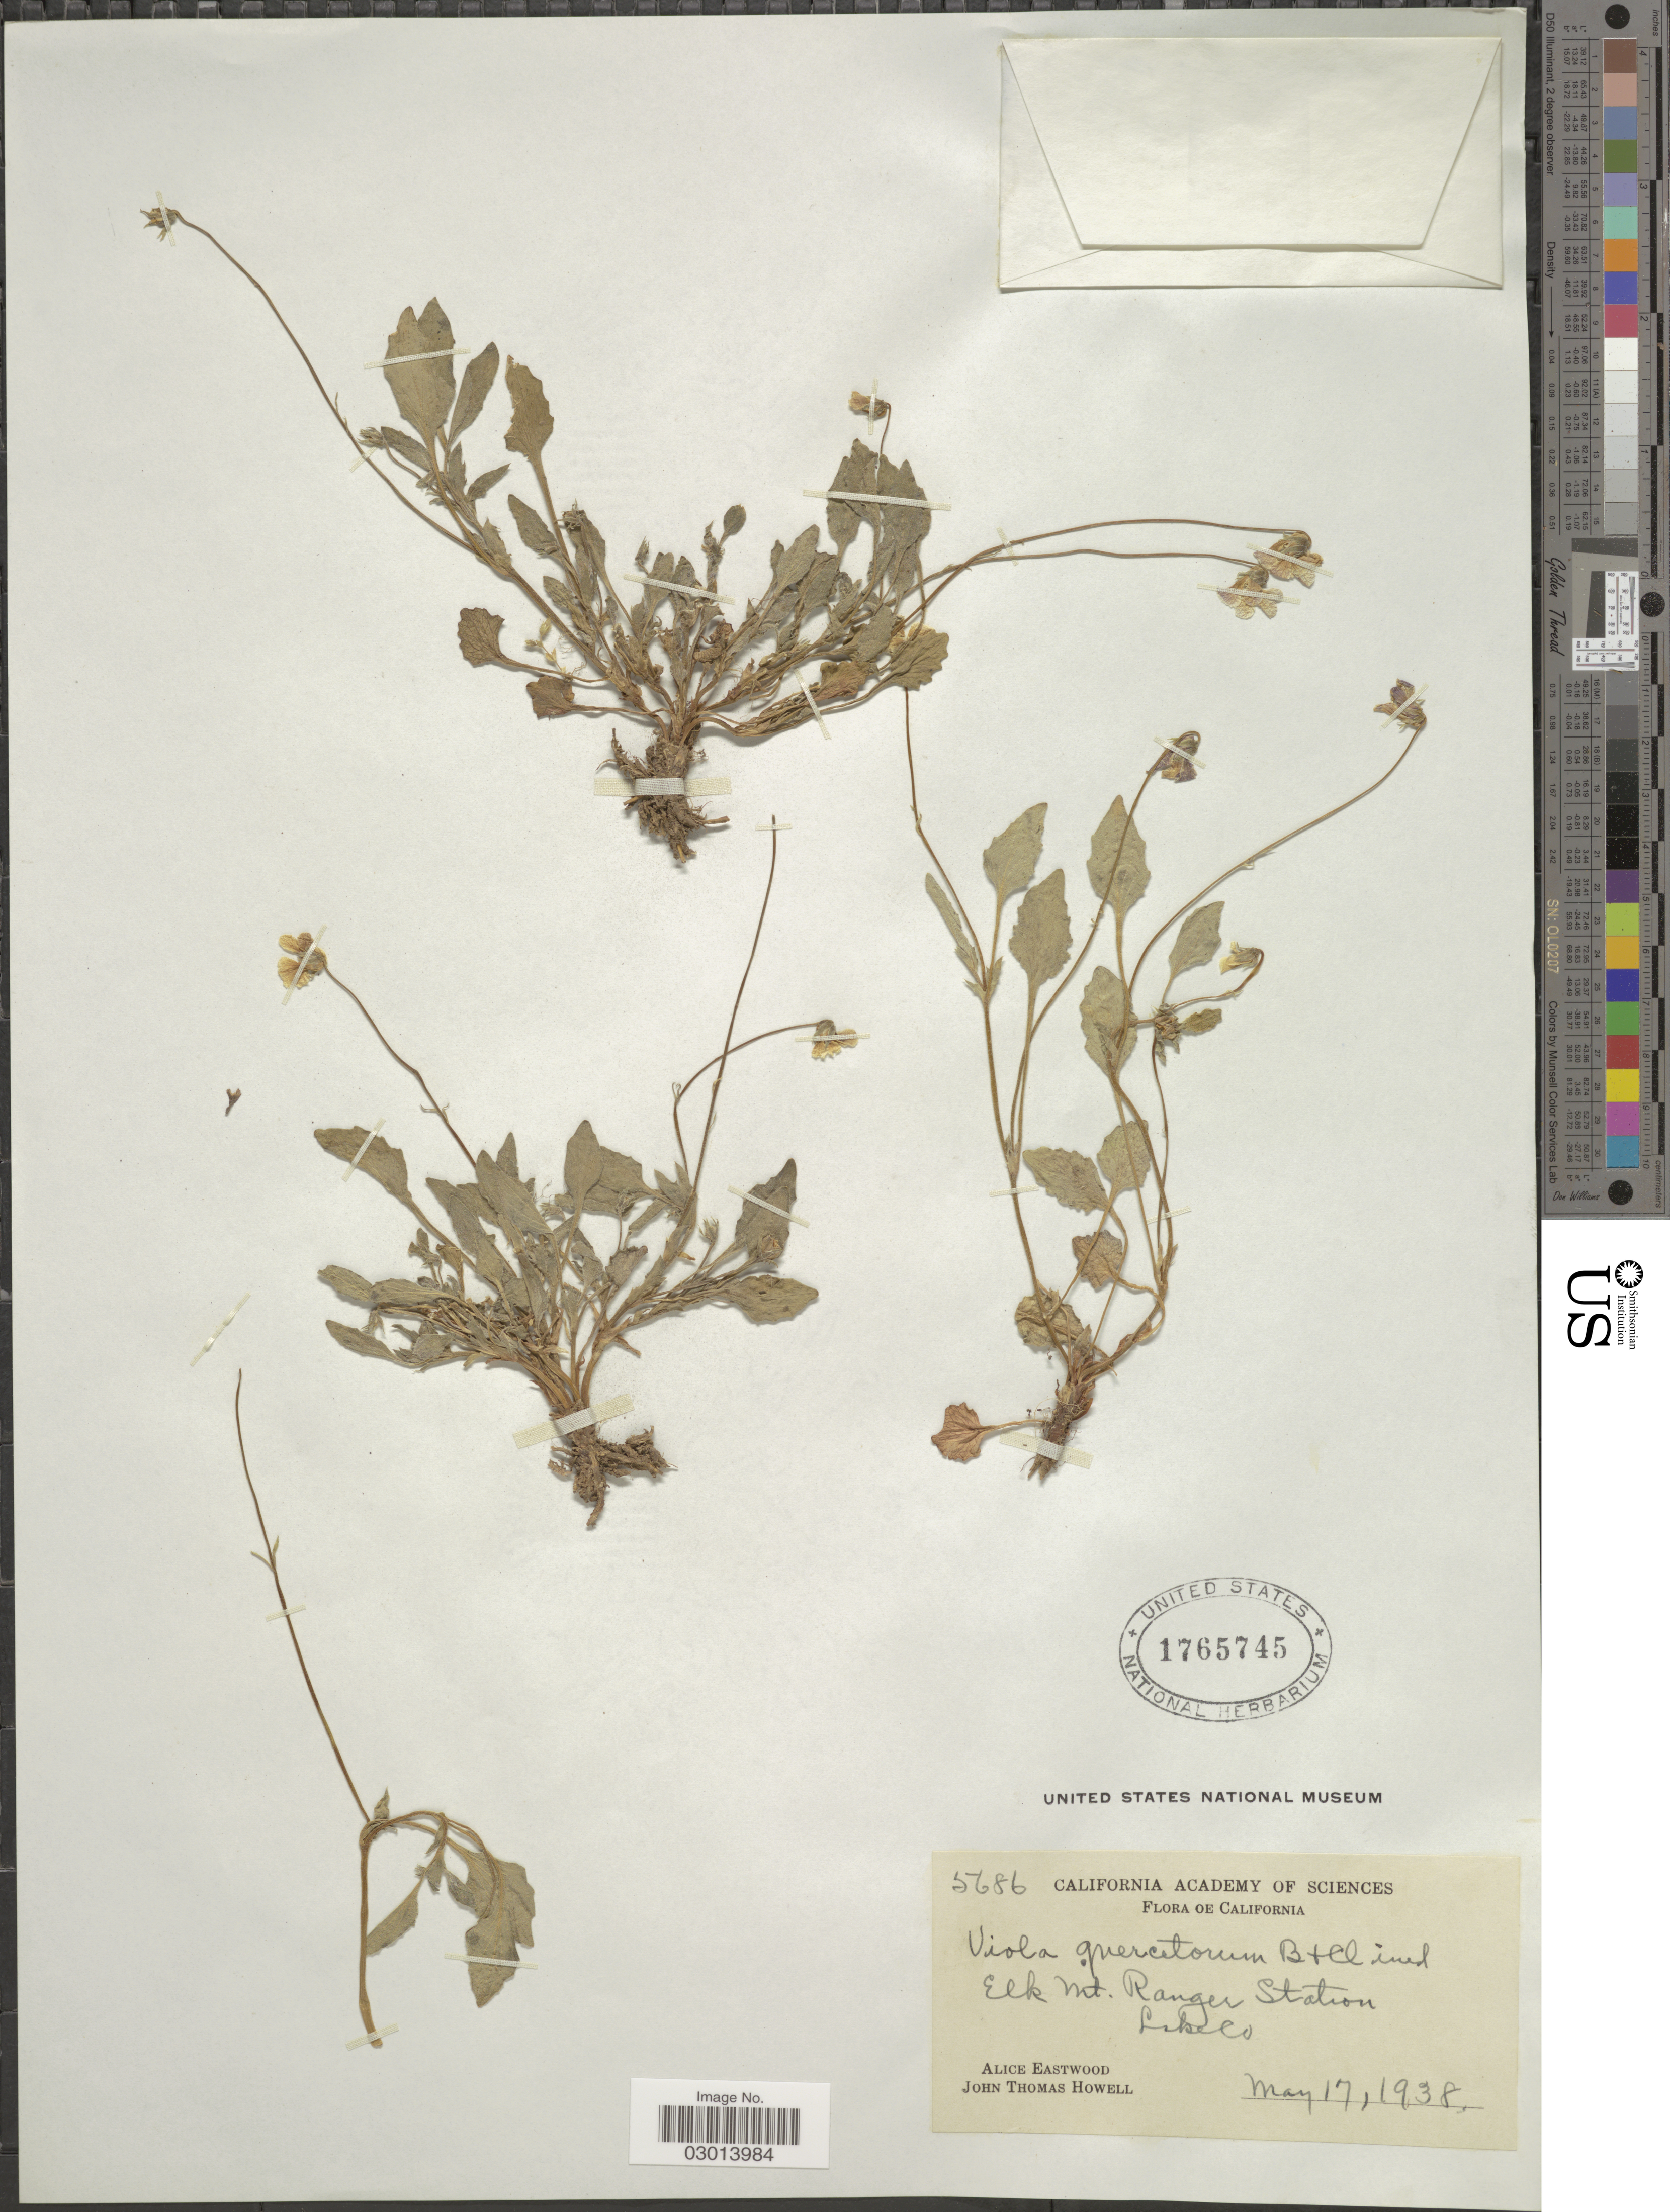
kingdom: Plantae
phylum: Tracheophyta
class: Magnoliopsida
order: Malpighiales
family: Violaceae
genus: Viola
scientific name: Viola quercetorum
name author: M.S. Baker & J.C. Clausen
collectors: A. Eastwood & J. T. Howell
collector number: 5686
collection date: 1938-05-17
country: United States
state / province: California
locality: Elk Mt. Ranger Station. Lakelo.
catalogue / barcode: US 1765745